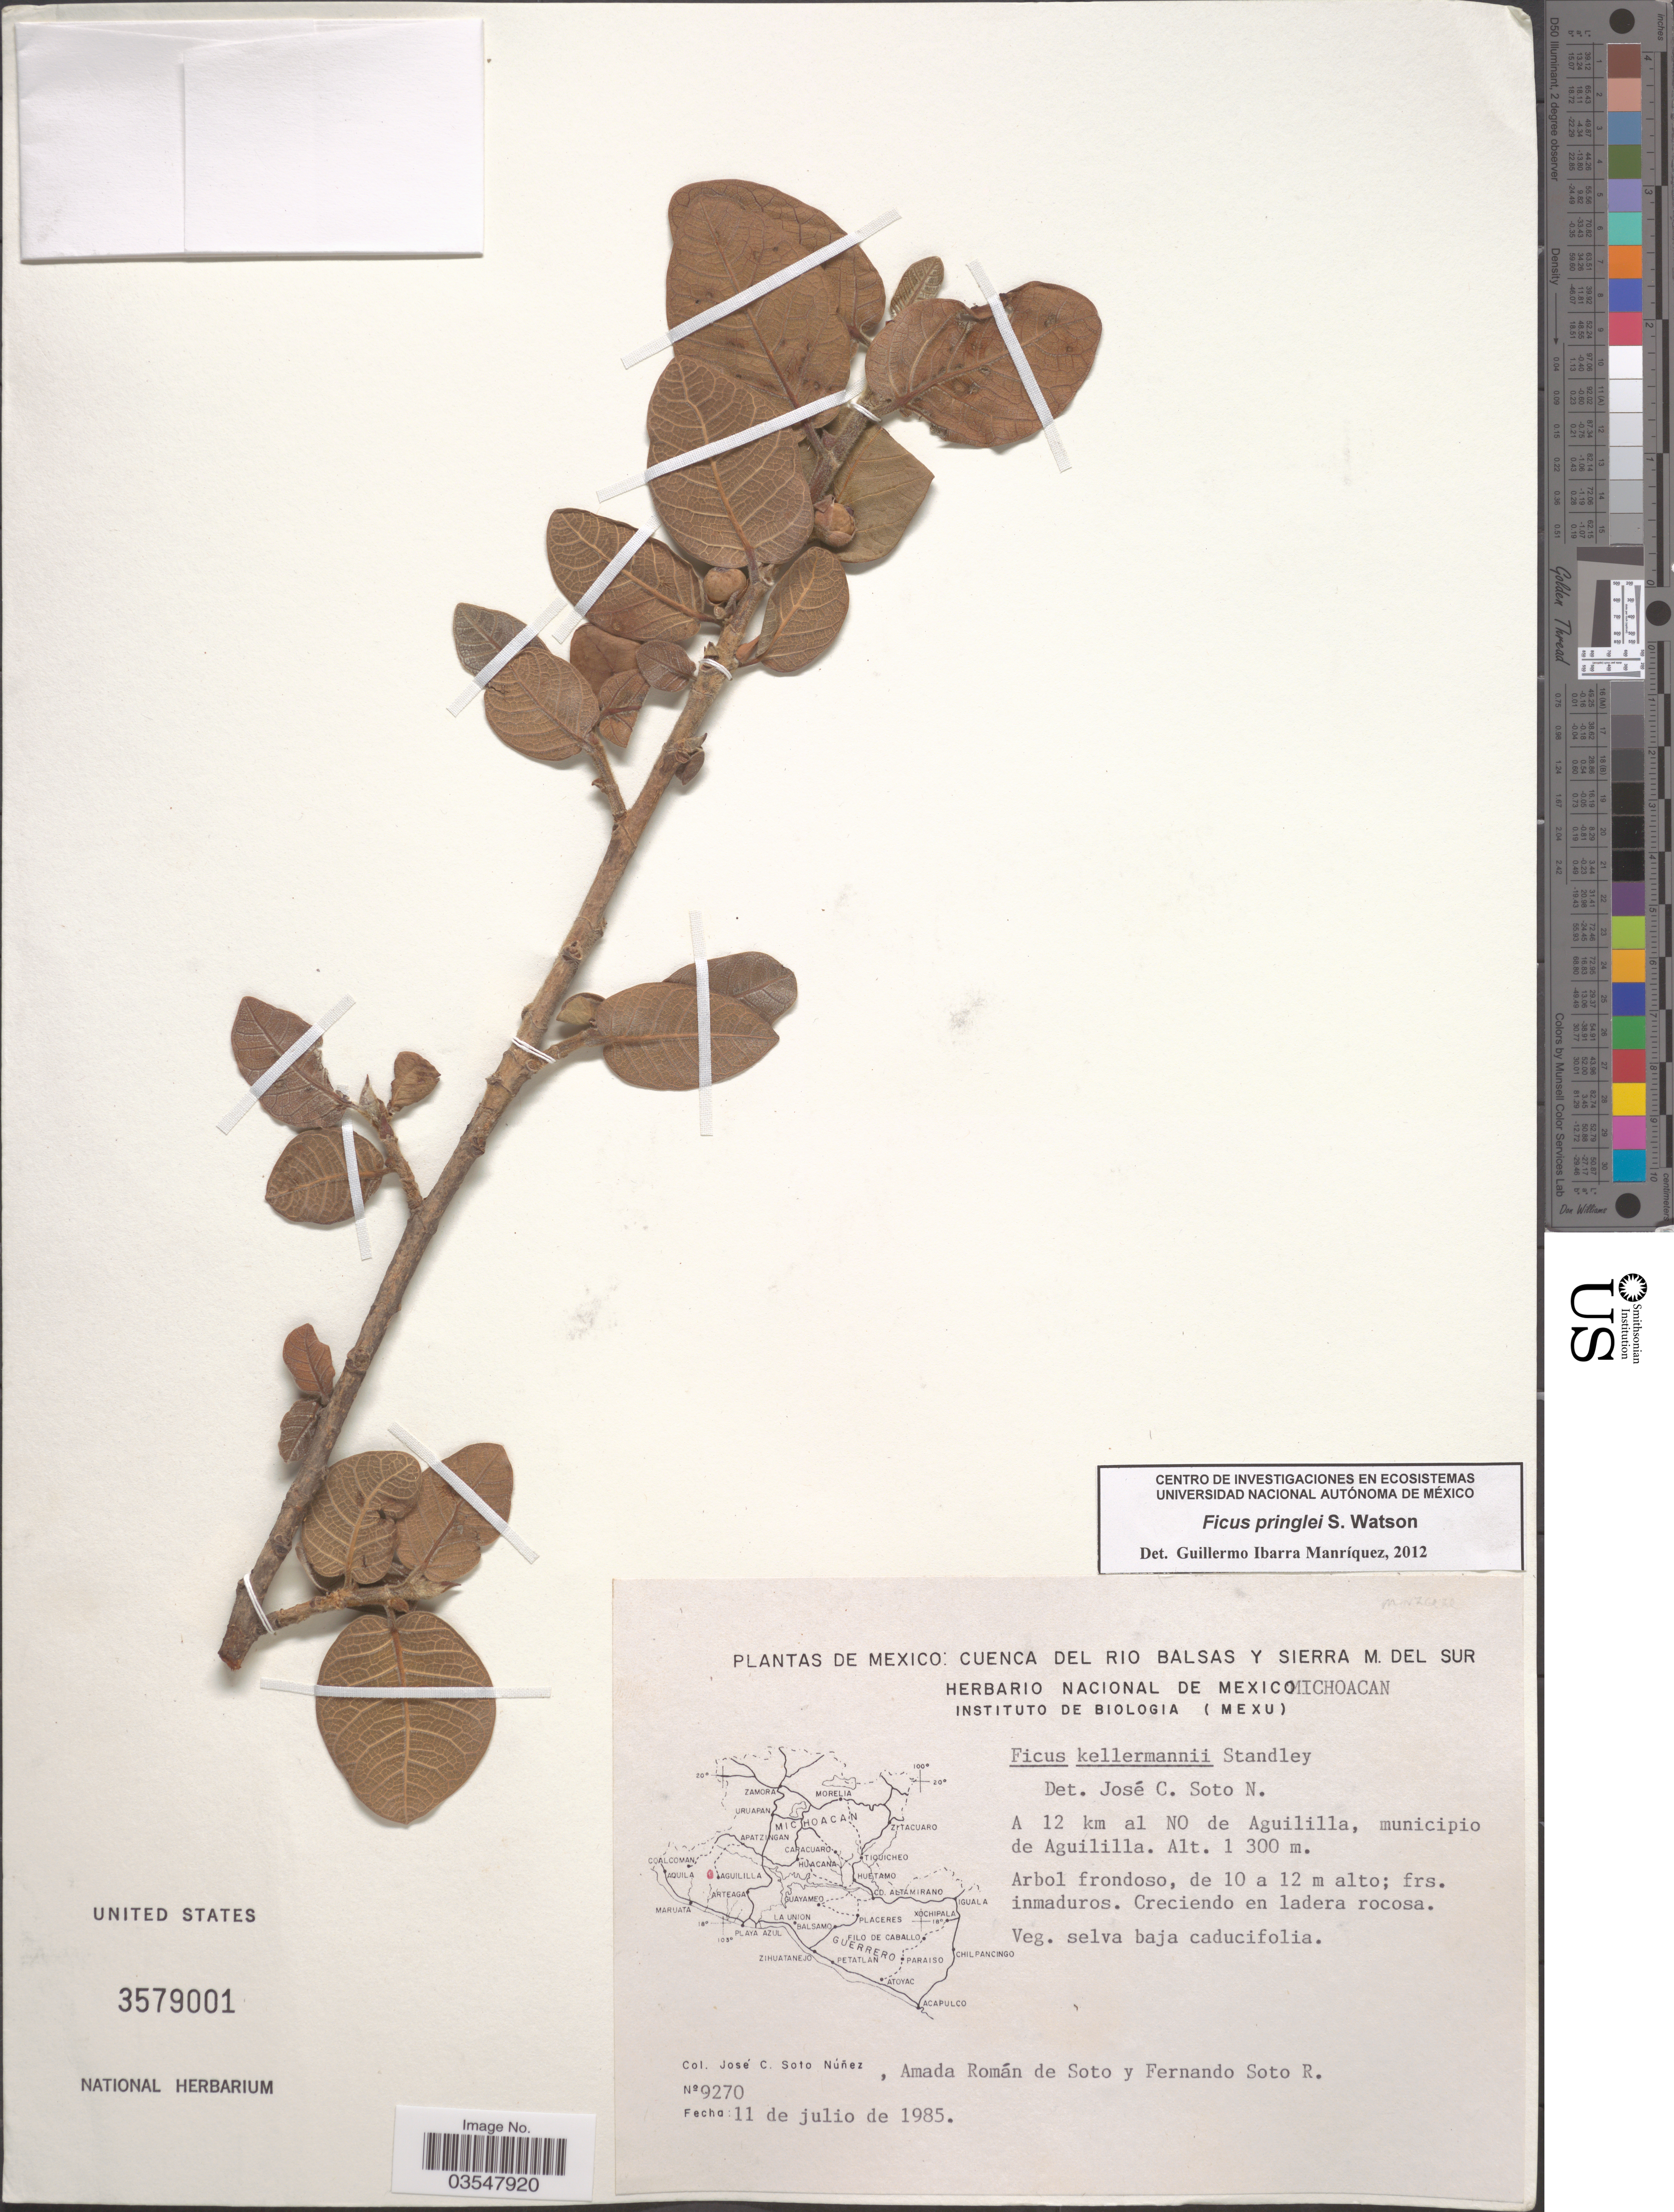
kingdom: Plantae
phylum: Tracheophyta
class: Magnoliopsida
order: Rosales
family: Moraceae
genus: Ficus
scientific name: Ficus pringlei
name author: S. Watson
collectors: J. Soto, Roman de Soto, A. & F. Soto R.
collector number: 9270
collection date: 1985-07-11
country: Mexico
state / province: Michoacán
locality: Cuenca del Rio Balsas y Sierra M. del Sur. A 12 km al NO de Aguililla, municipio de Aguililla.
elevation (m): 1300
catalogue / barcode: US 3579001